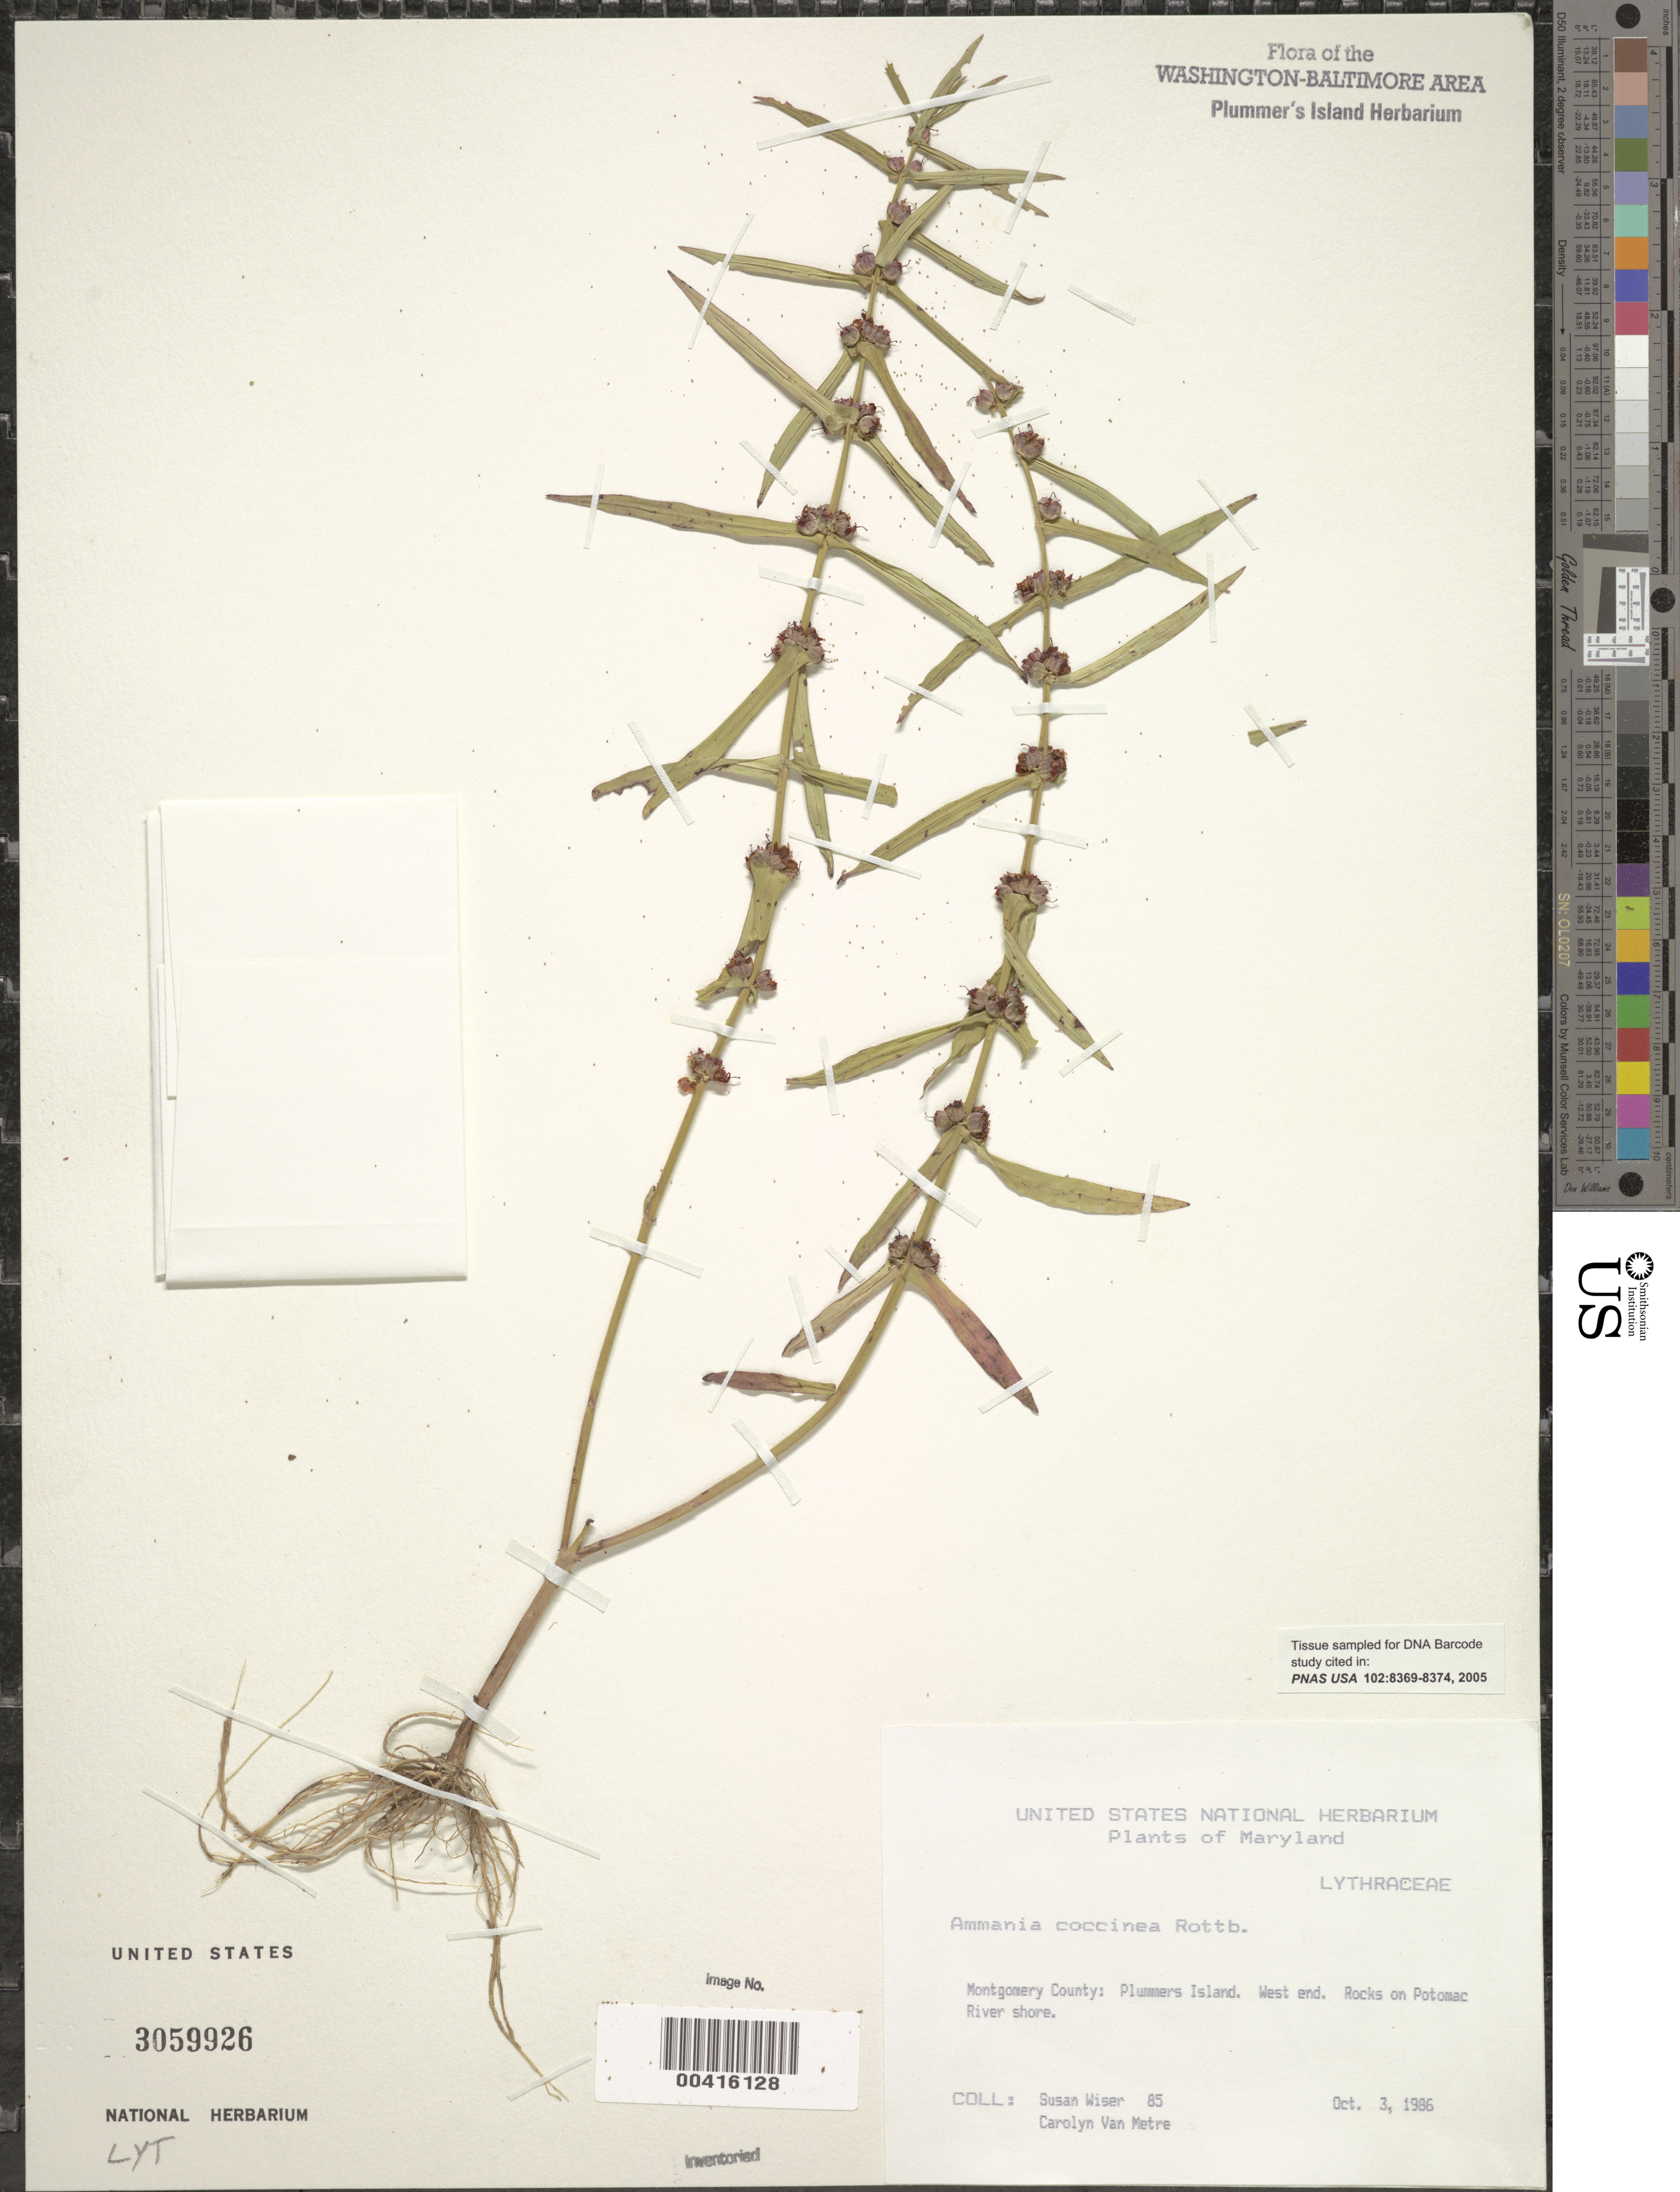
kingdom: Plantae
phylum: Tracheophyta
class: Magnoliopsida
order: Myrtales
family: Lythraceae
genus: Ammannia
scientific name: Ammannia coccinea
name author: Rottb.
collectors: S. Wiser & C. Van metre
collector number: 85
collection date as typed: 03 Oct 1986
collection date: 1986-10-03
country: United States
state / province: Maryland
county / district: Montgomery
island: Plummers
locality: Plummer's Island; west end. Rocks on Potomac River Shore. C. & O. Canal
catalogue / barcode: US 3059926